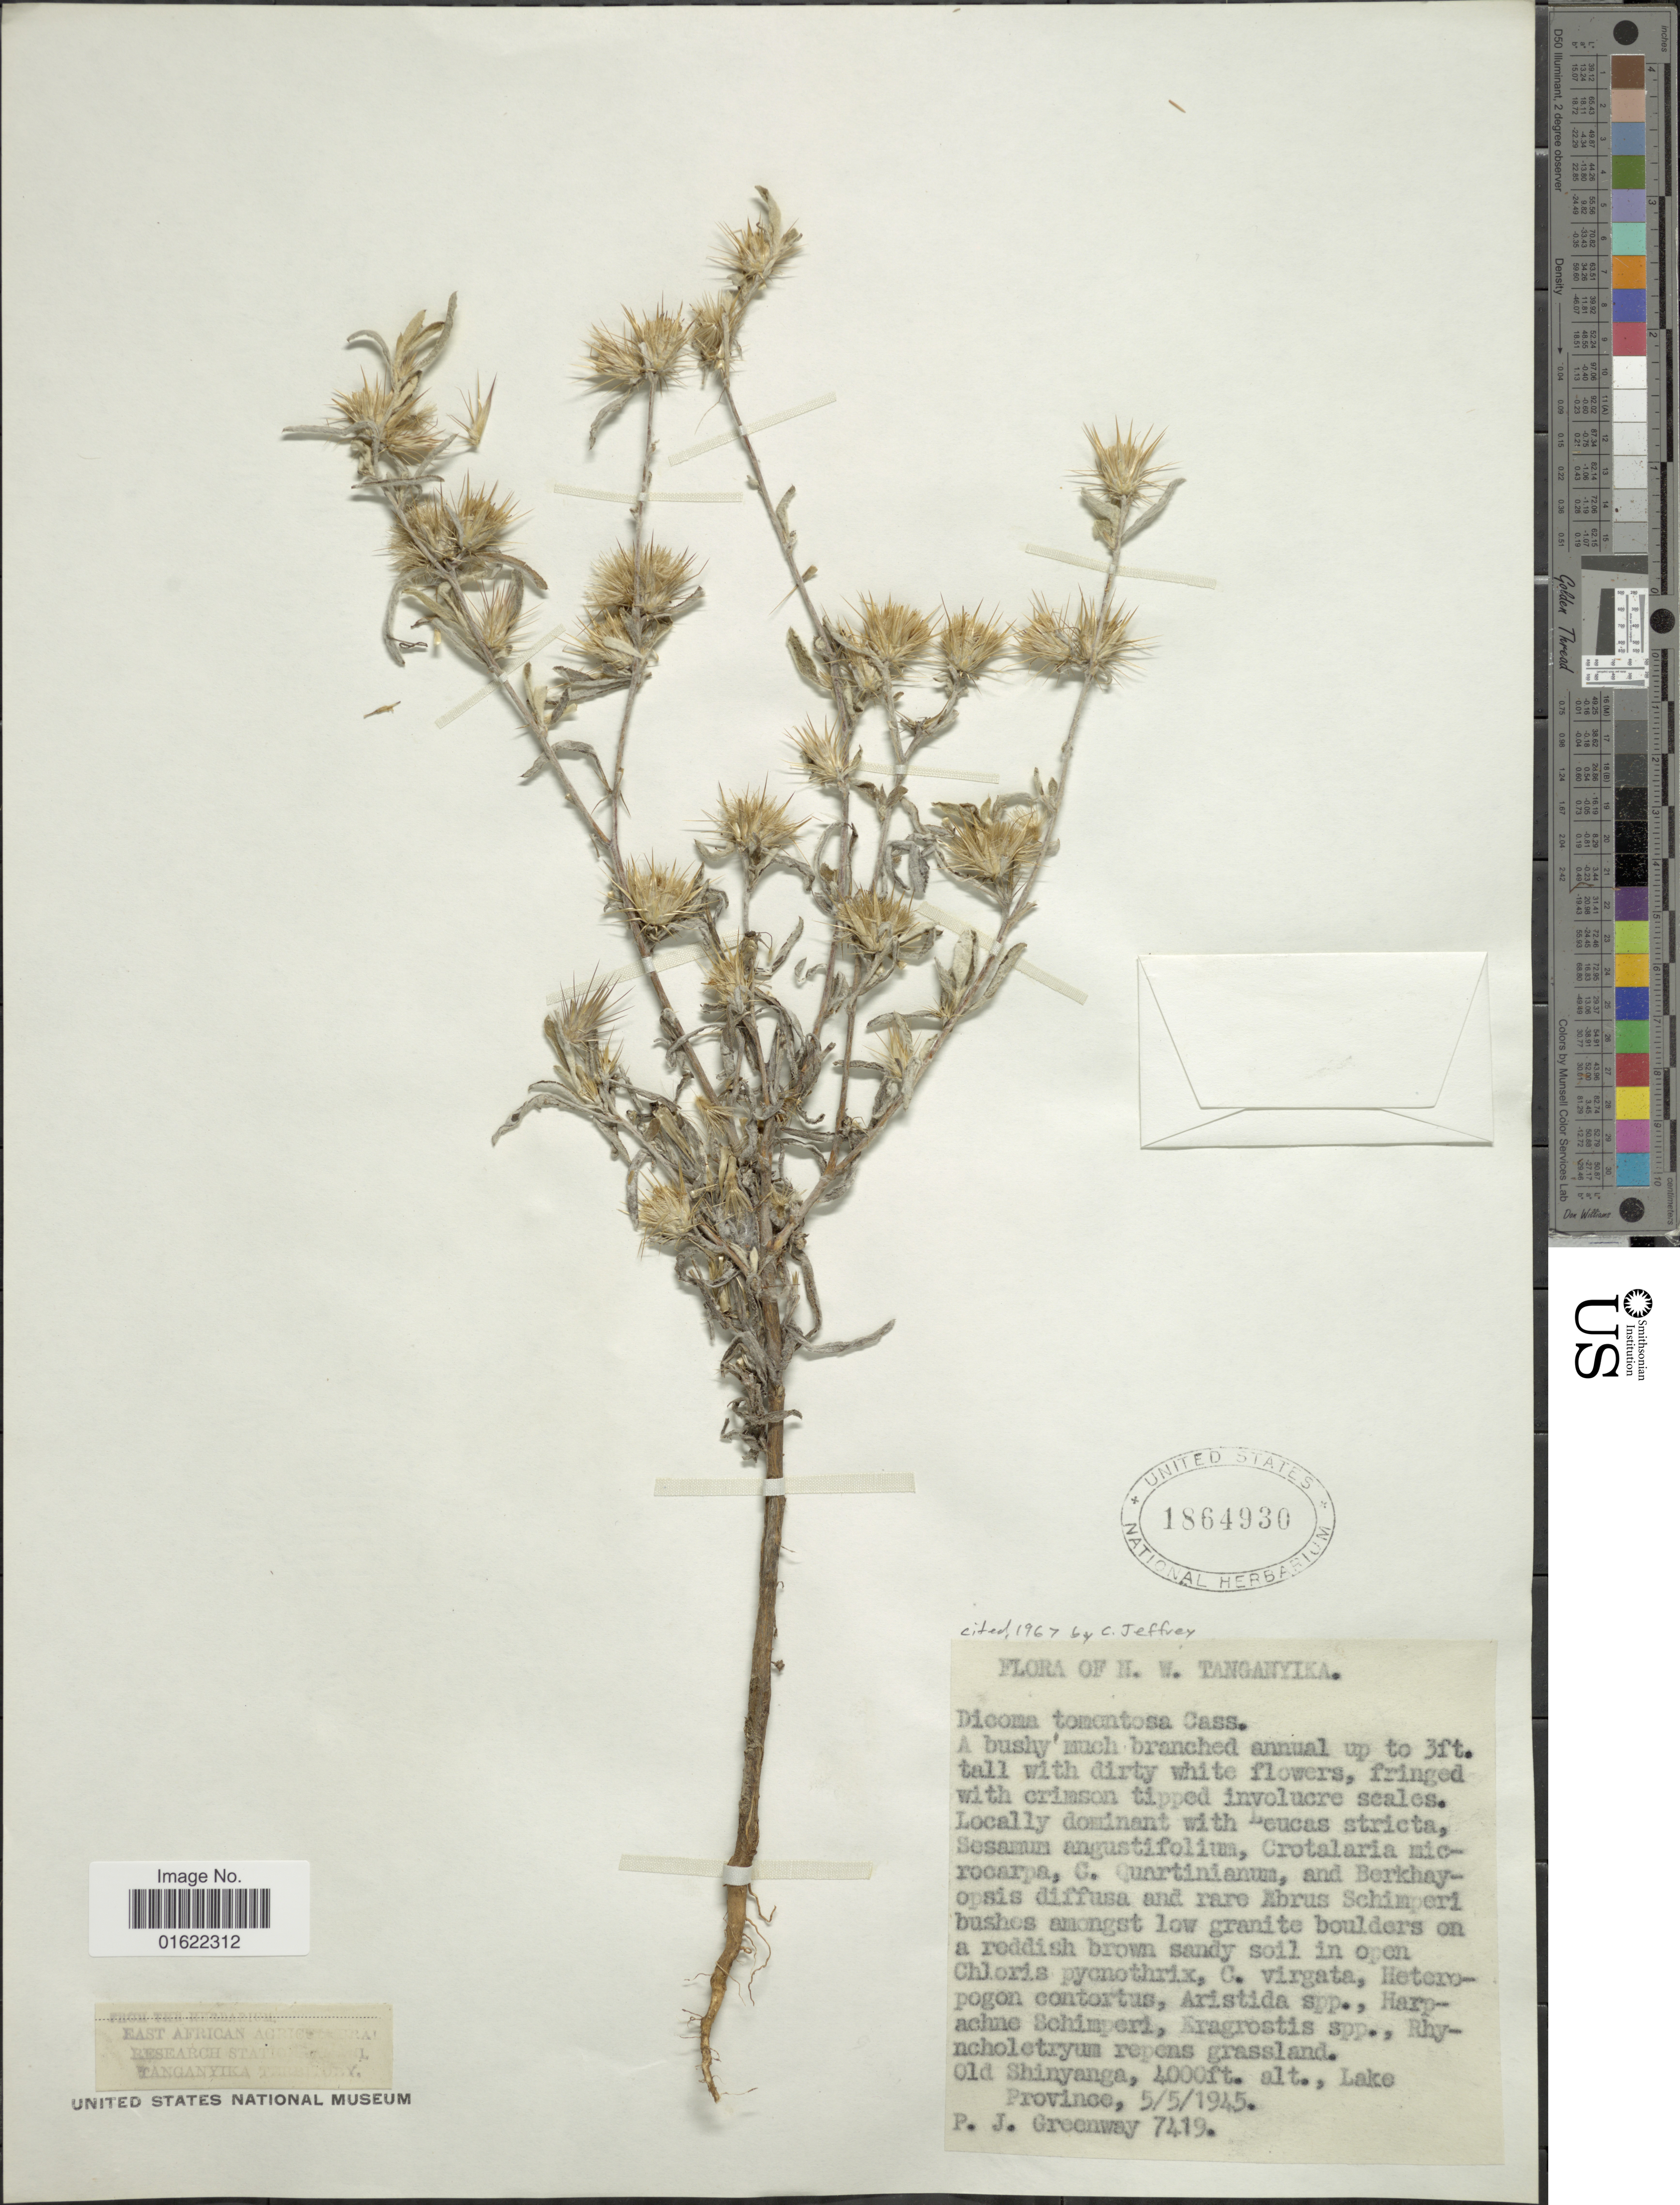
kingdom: Plantae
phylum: Tracheophyta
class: Magnoliopsida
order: Asterales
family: Asteraceae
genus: Dicoma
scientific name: Dicoma tomentosa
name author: Cass.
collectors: P. J. Greenway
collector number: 7419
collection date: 1945-05-05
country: Tanzania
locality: N.W. Tanganyika. Old Shinyanga, Lake Province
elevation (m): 1219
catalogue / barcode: US 1864930